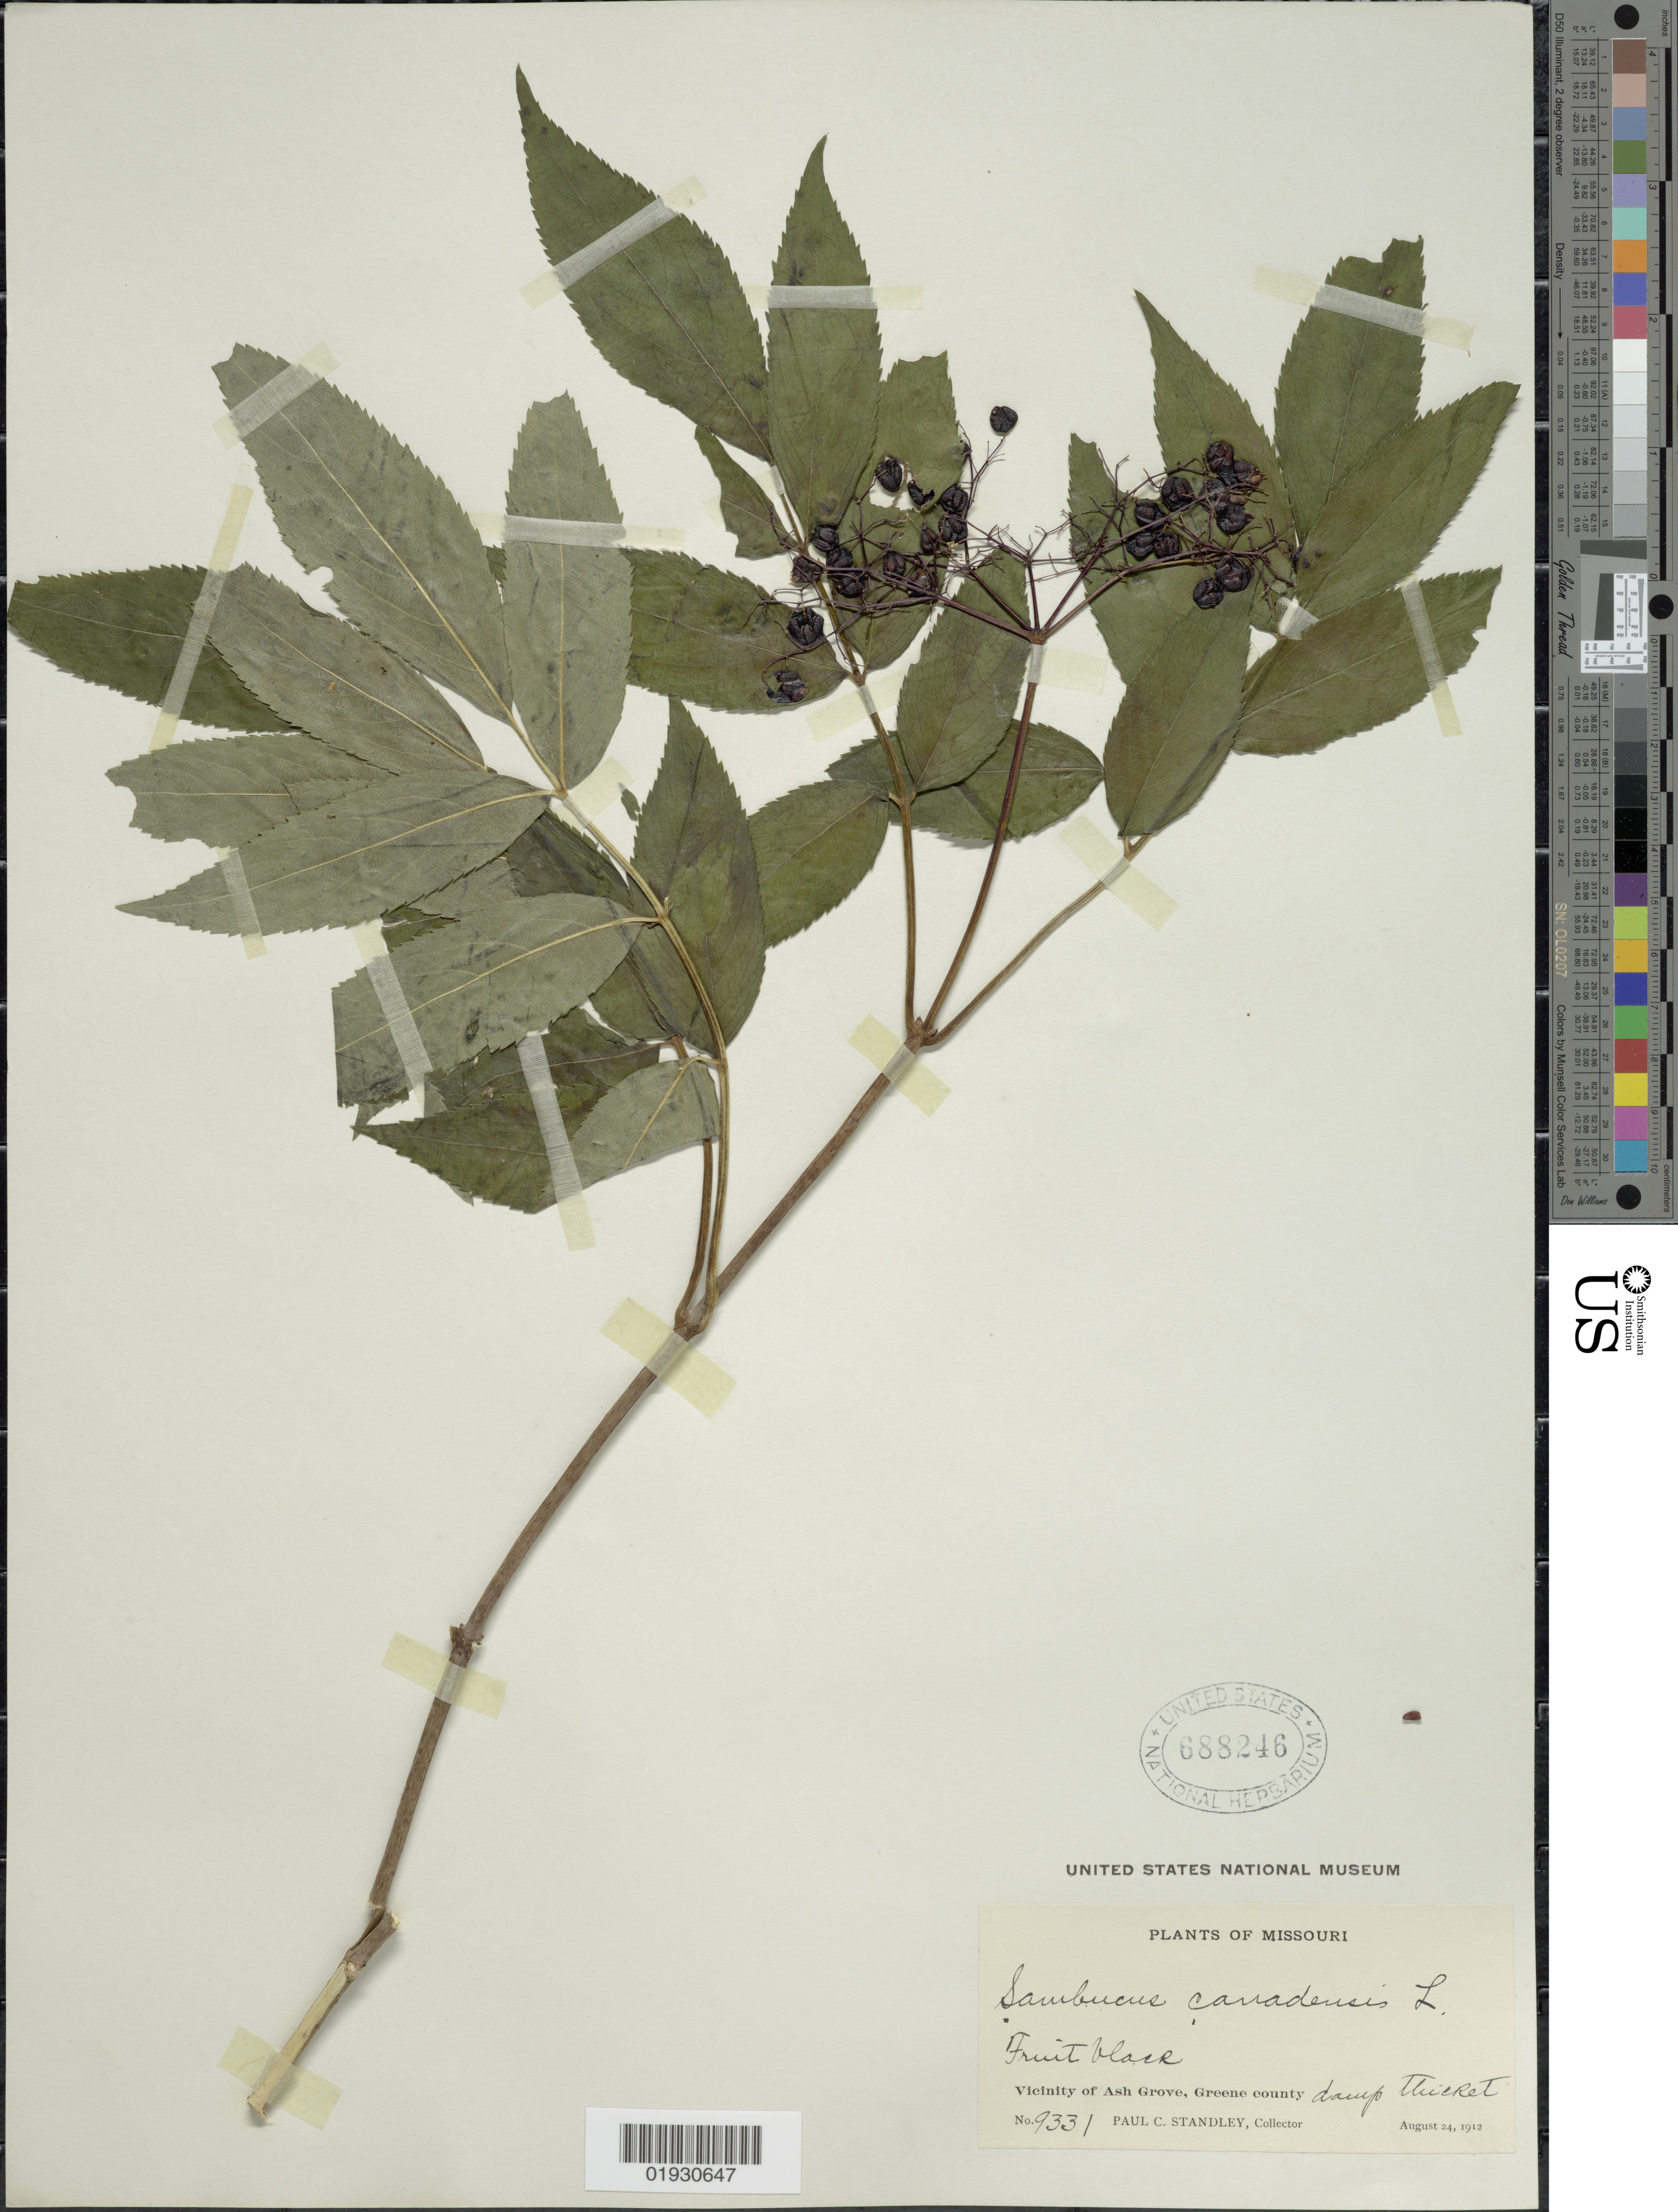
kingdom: Plantae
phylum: Tracheophyta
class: Magnoliopsida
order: Dipsacales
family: Viburnaceae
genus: Sambucus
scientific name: Sambucus canadensis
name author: L.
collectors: P. C. Standley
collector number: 9331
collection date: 1912-08-24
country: United States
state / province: Missouri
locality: Vicinity of Ash Grove, Greene county.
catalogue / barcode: US 688246